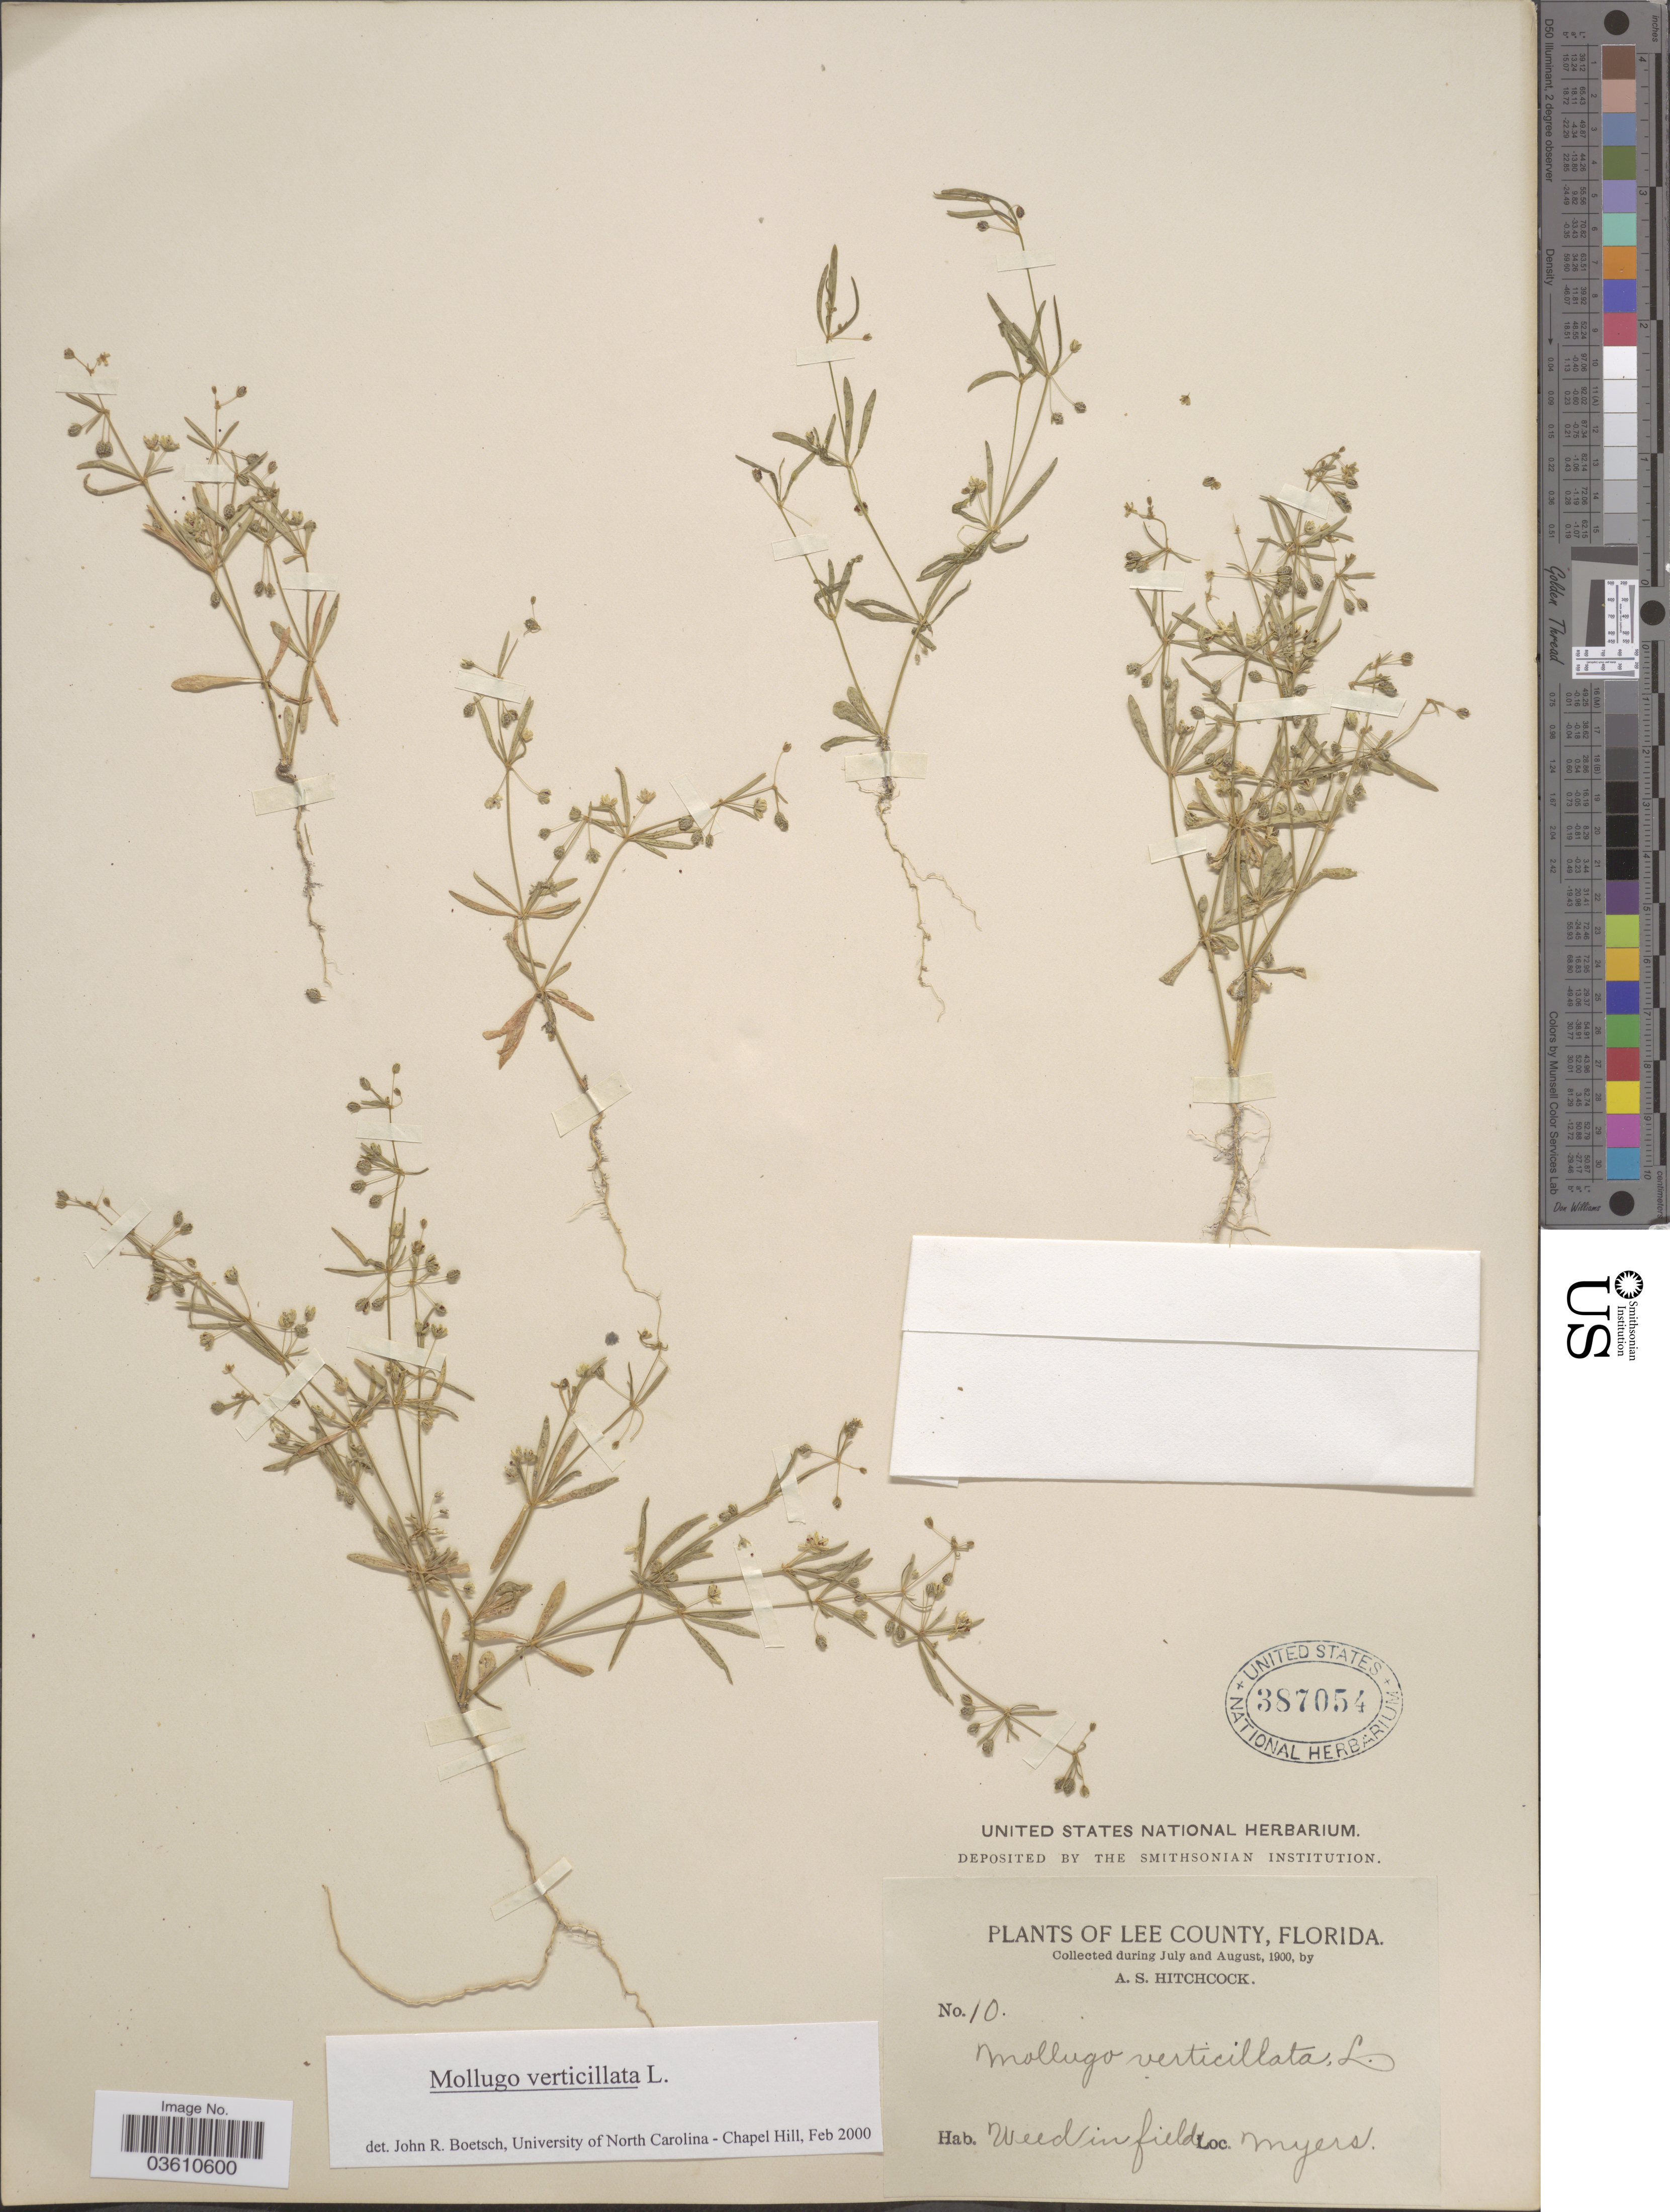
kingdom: Plantae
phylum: Tracheophyta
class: Magnoliopsida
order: Caryophyllales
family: Molluginaceae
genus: Mollugo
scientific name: Mollugo verticillata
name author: L.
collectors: A. S. Hitchcock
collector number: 10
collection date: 1900-07/1900-08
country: United States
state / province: Florida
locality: Lee County. Myers.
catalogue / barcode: US 387054